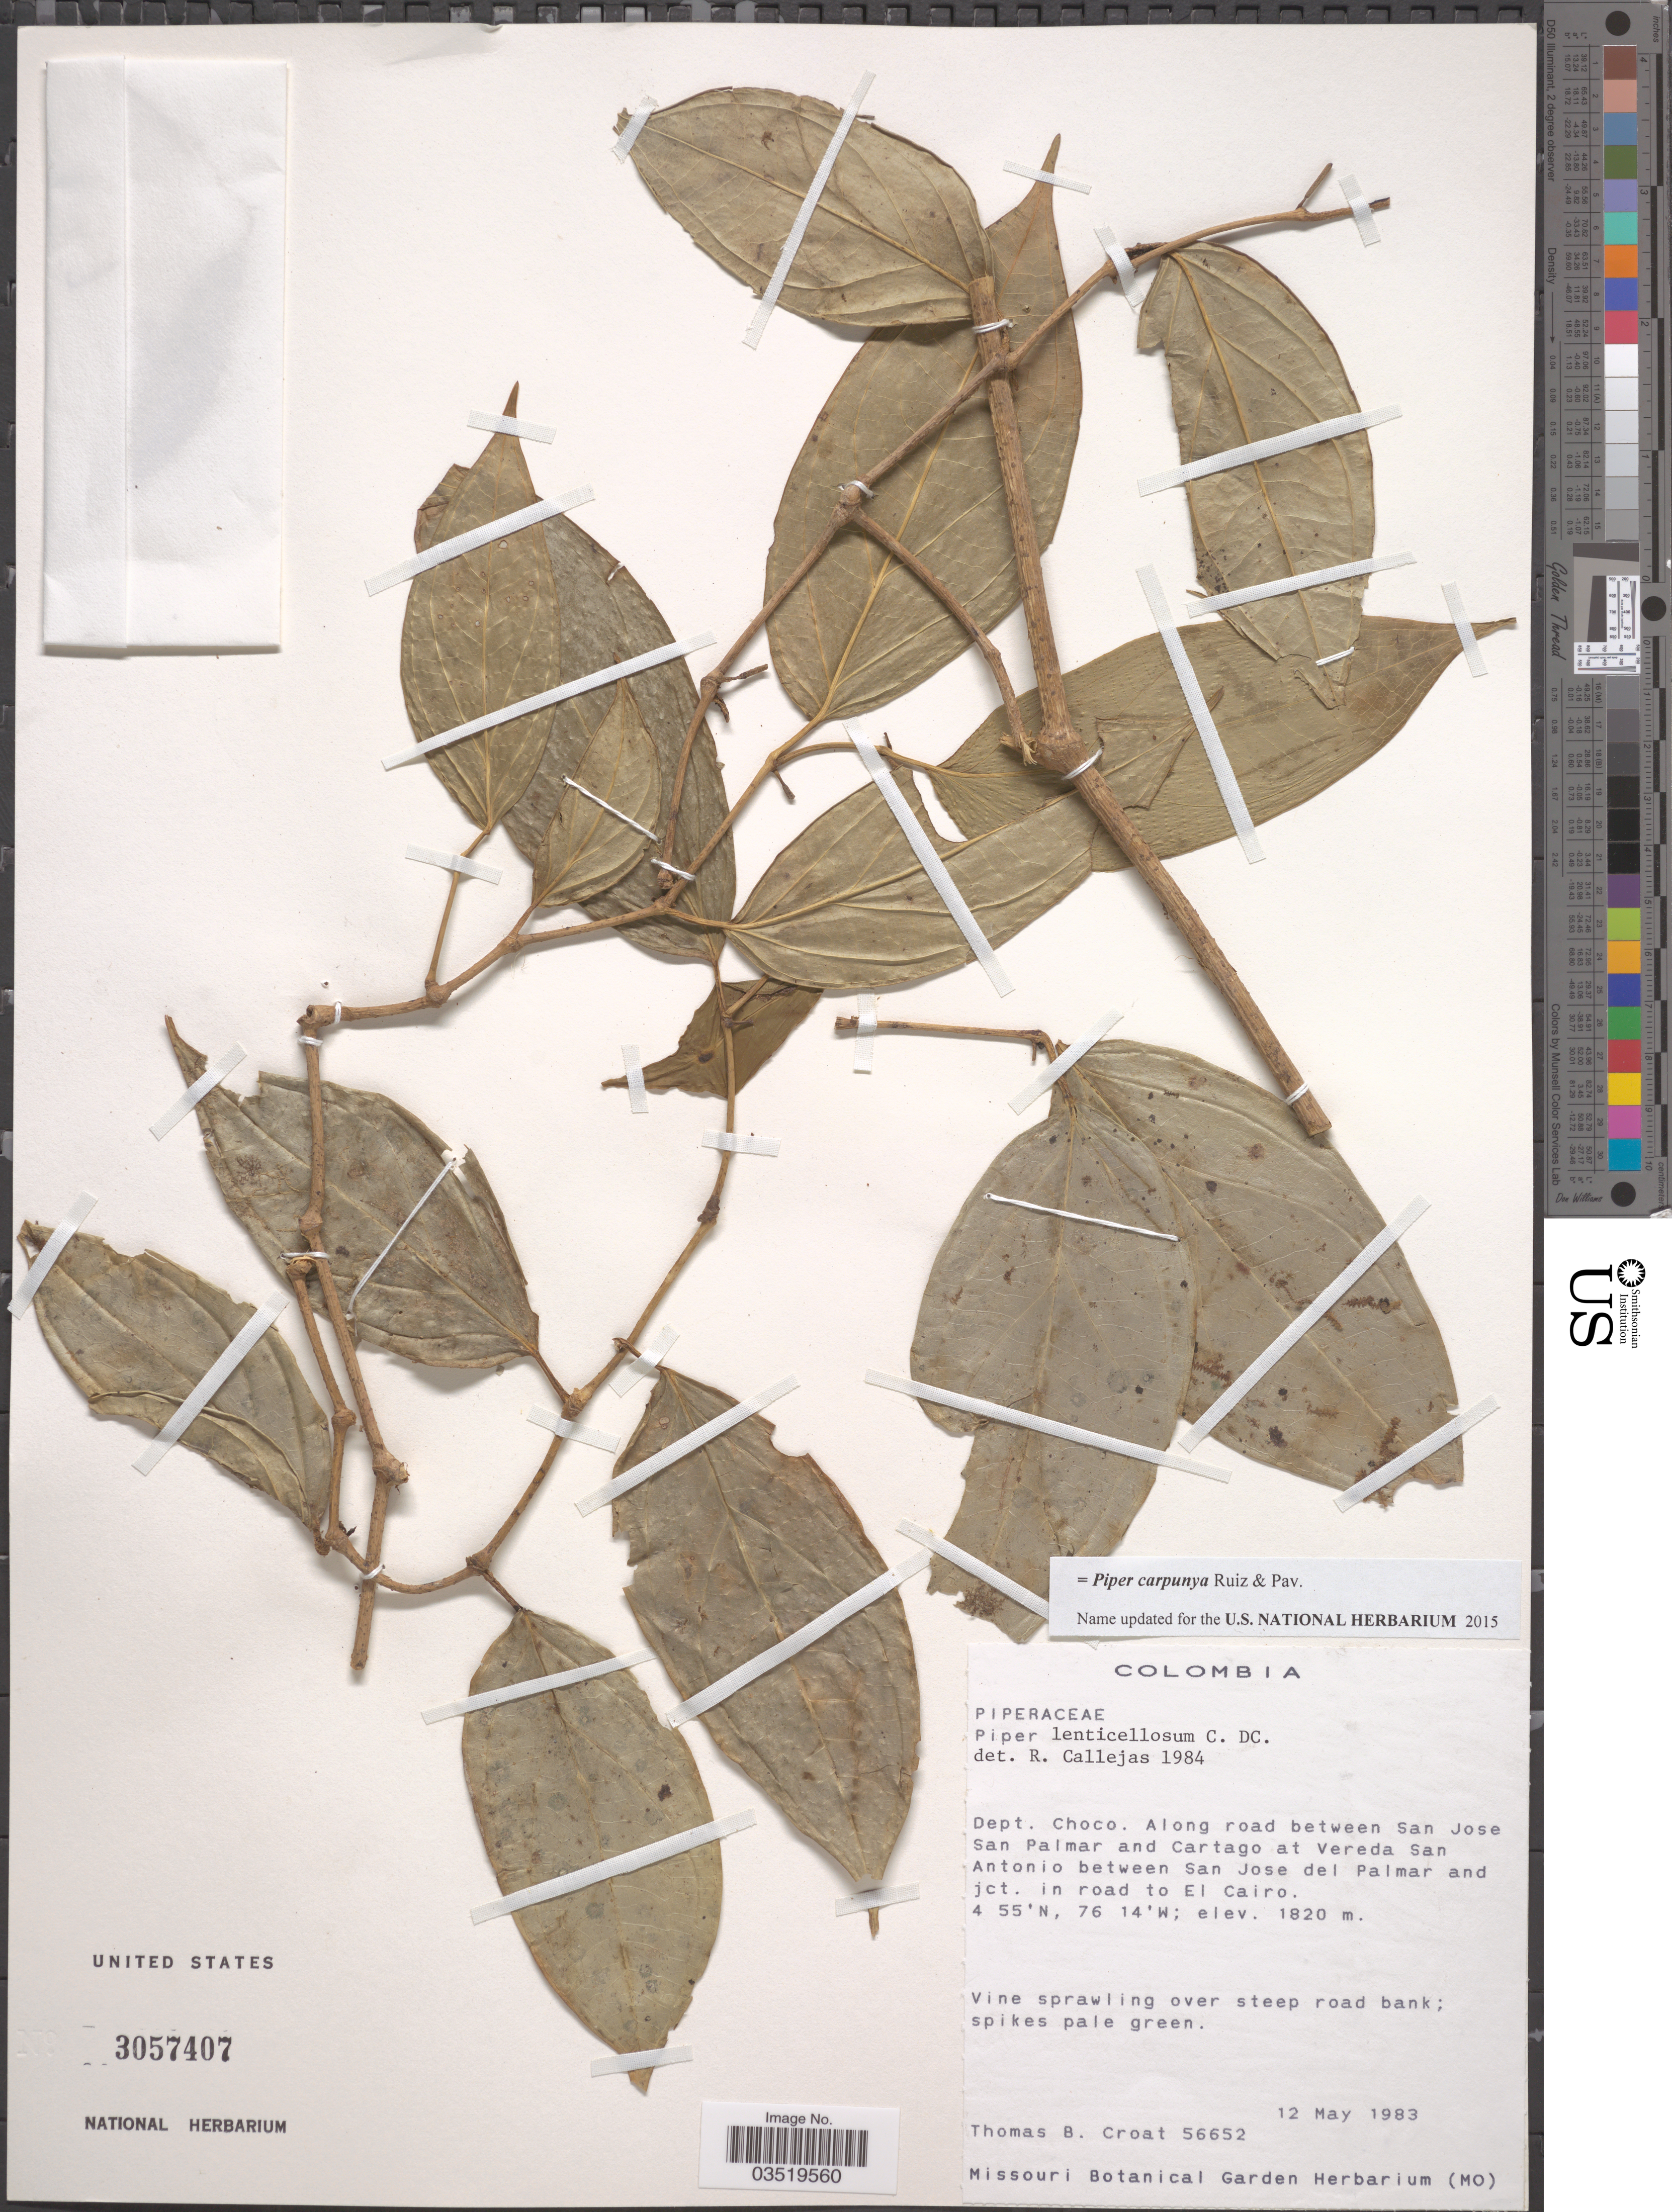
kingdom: Plantae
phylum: Tracheophyta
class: Magnoliopsida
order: Piperales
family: Piperaceae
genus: Piper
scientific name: Piper carpunya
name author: Ruiz & Pav.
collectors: T. B. Croat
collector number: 56652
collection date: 1983-05-12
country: Colombia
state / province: Chocó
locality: Dept. Choco. Along road between San Jose San Palmar and Cartago at Vereda San Antonio between San Jose del Palmar and jct. in road to El Cairo.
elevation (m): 1820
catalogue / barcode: US 3057407